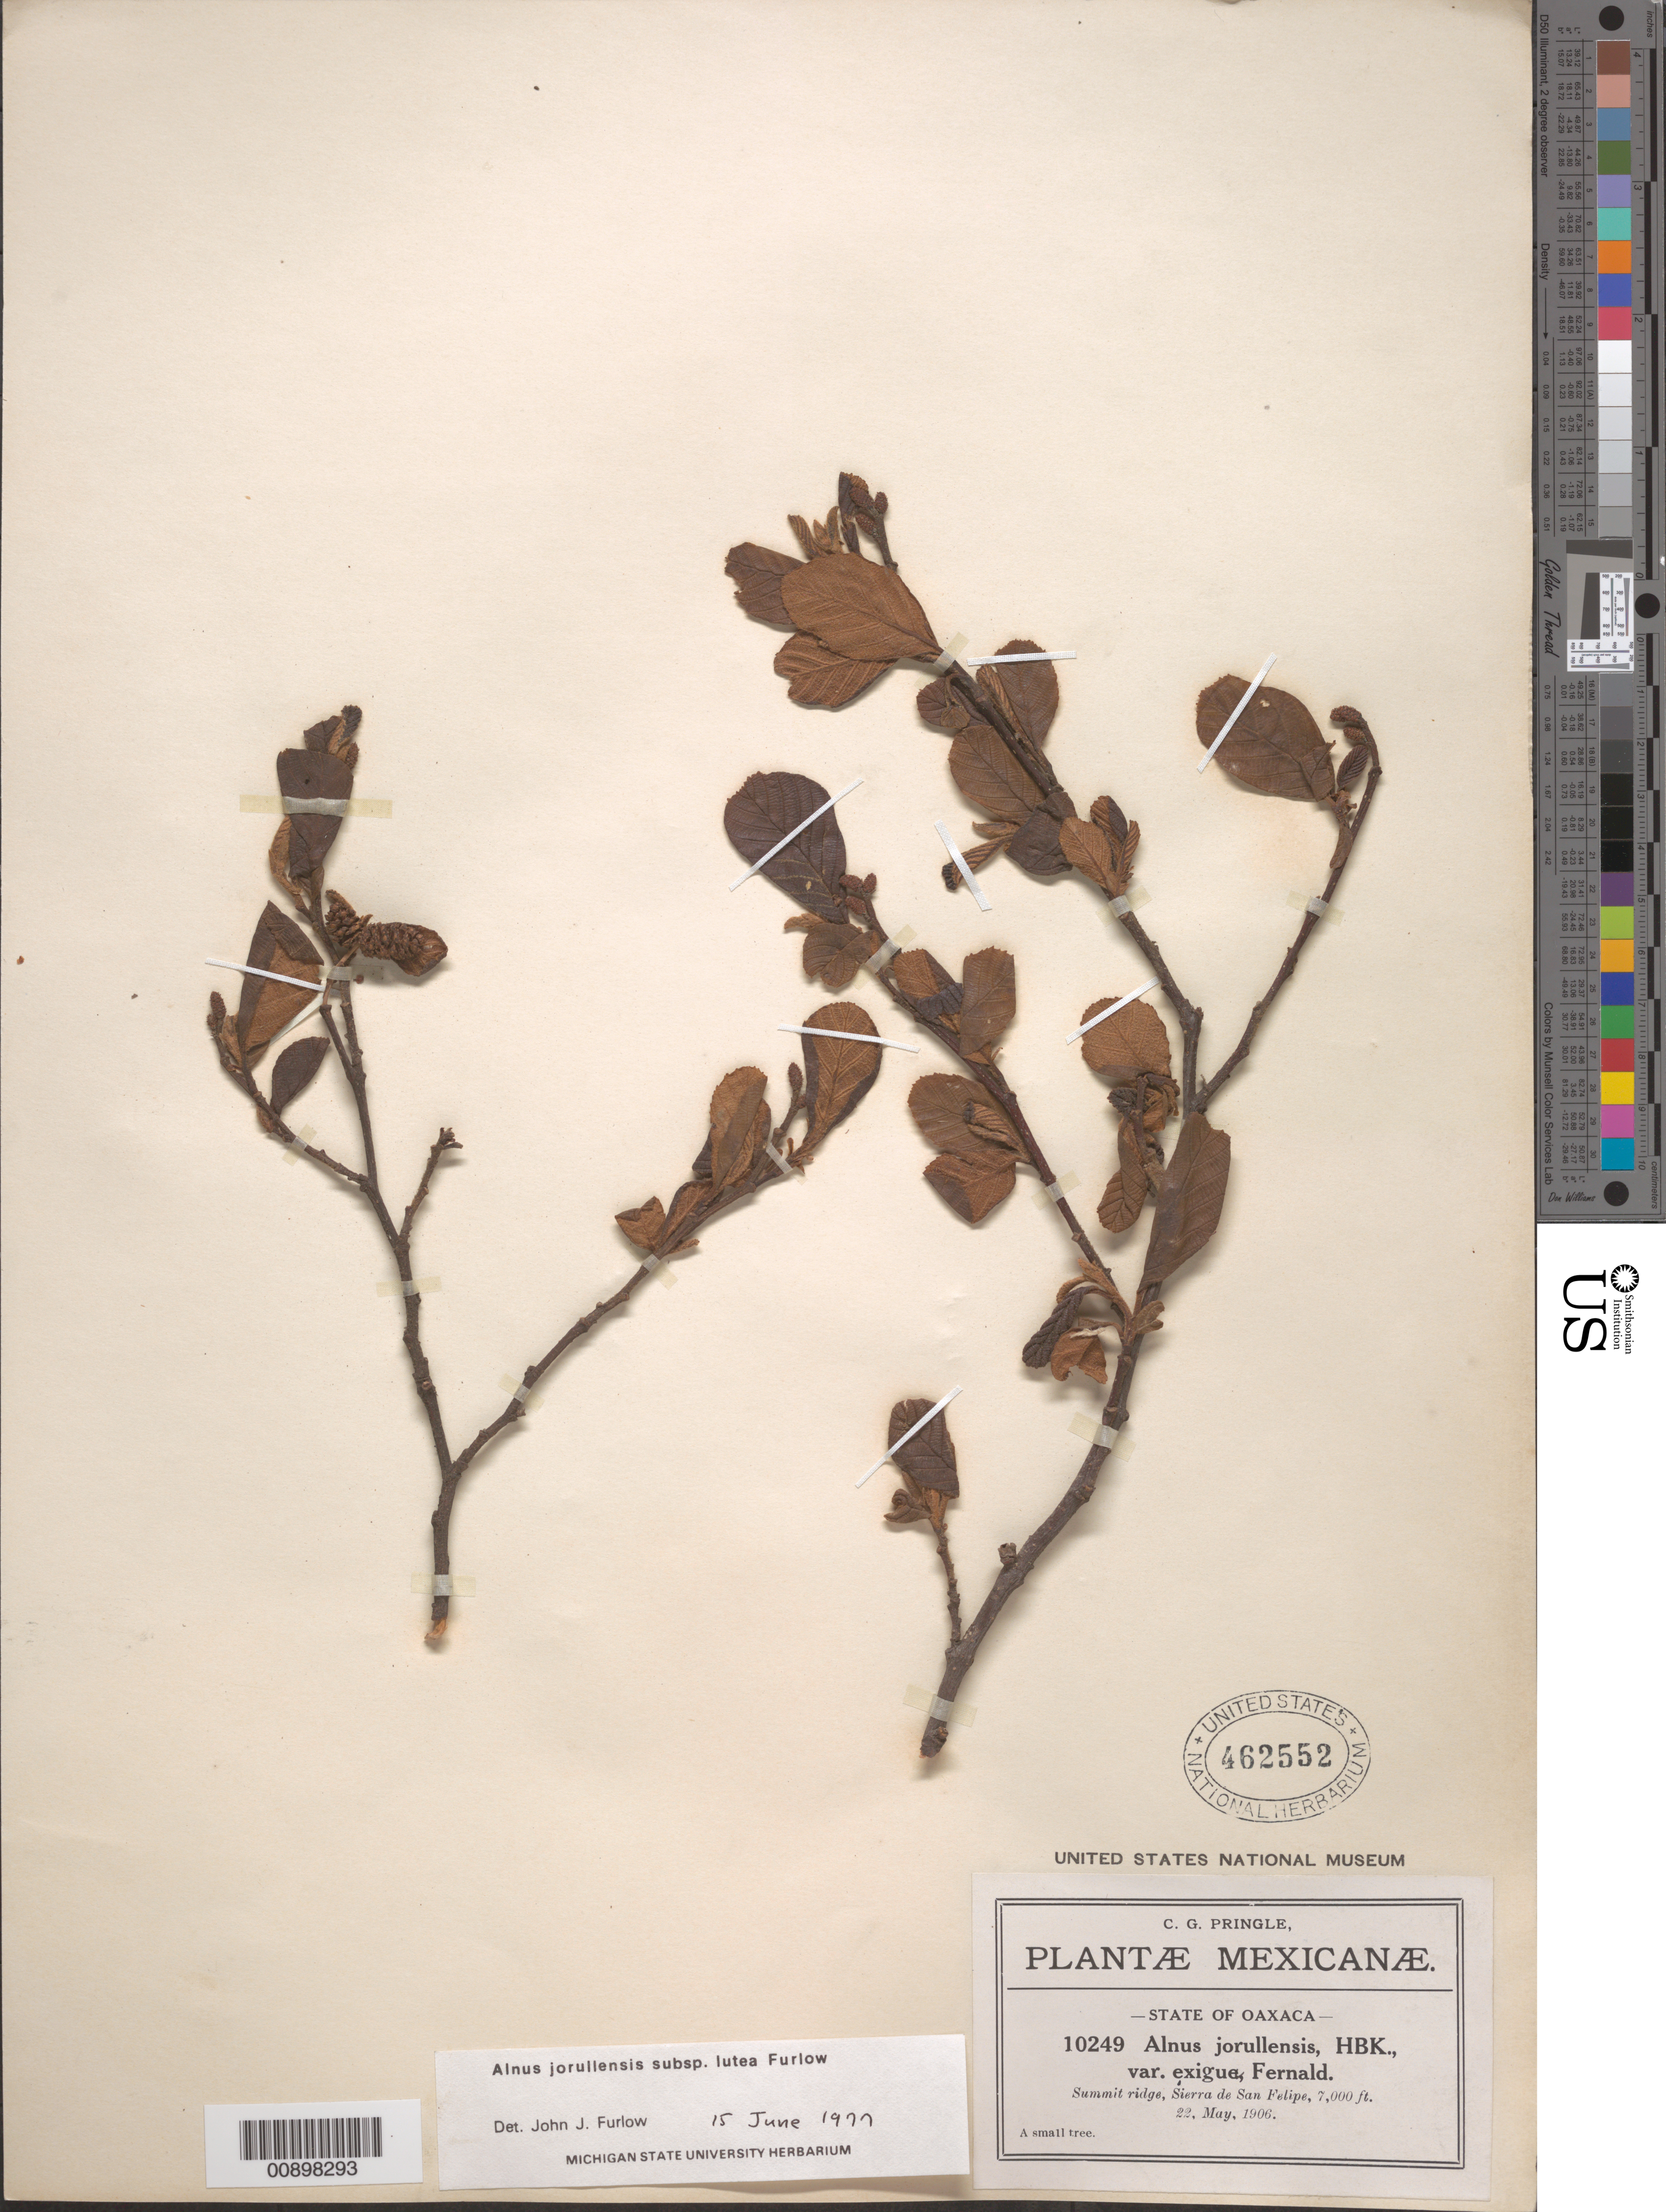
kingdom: Plantae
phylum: Tracheophyta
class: Magnoliopsida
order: Fagales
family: Betulaceae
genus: Alnus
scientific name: Alnus jorullensis subsp. lutea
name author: Furlow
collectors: C. G. Pringle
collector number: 10249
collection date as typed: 22 May 1906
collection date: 1906-05-22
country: Mexico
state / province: Oaxaca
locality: Sierra de San Felipe, State of Oaxaca.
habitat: Summit ridge.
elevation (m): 2134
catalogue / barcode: US 462552